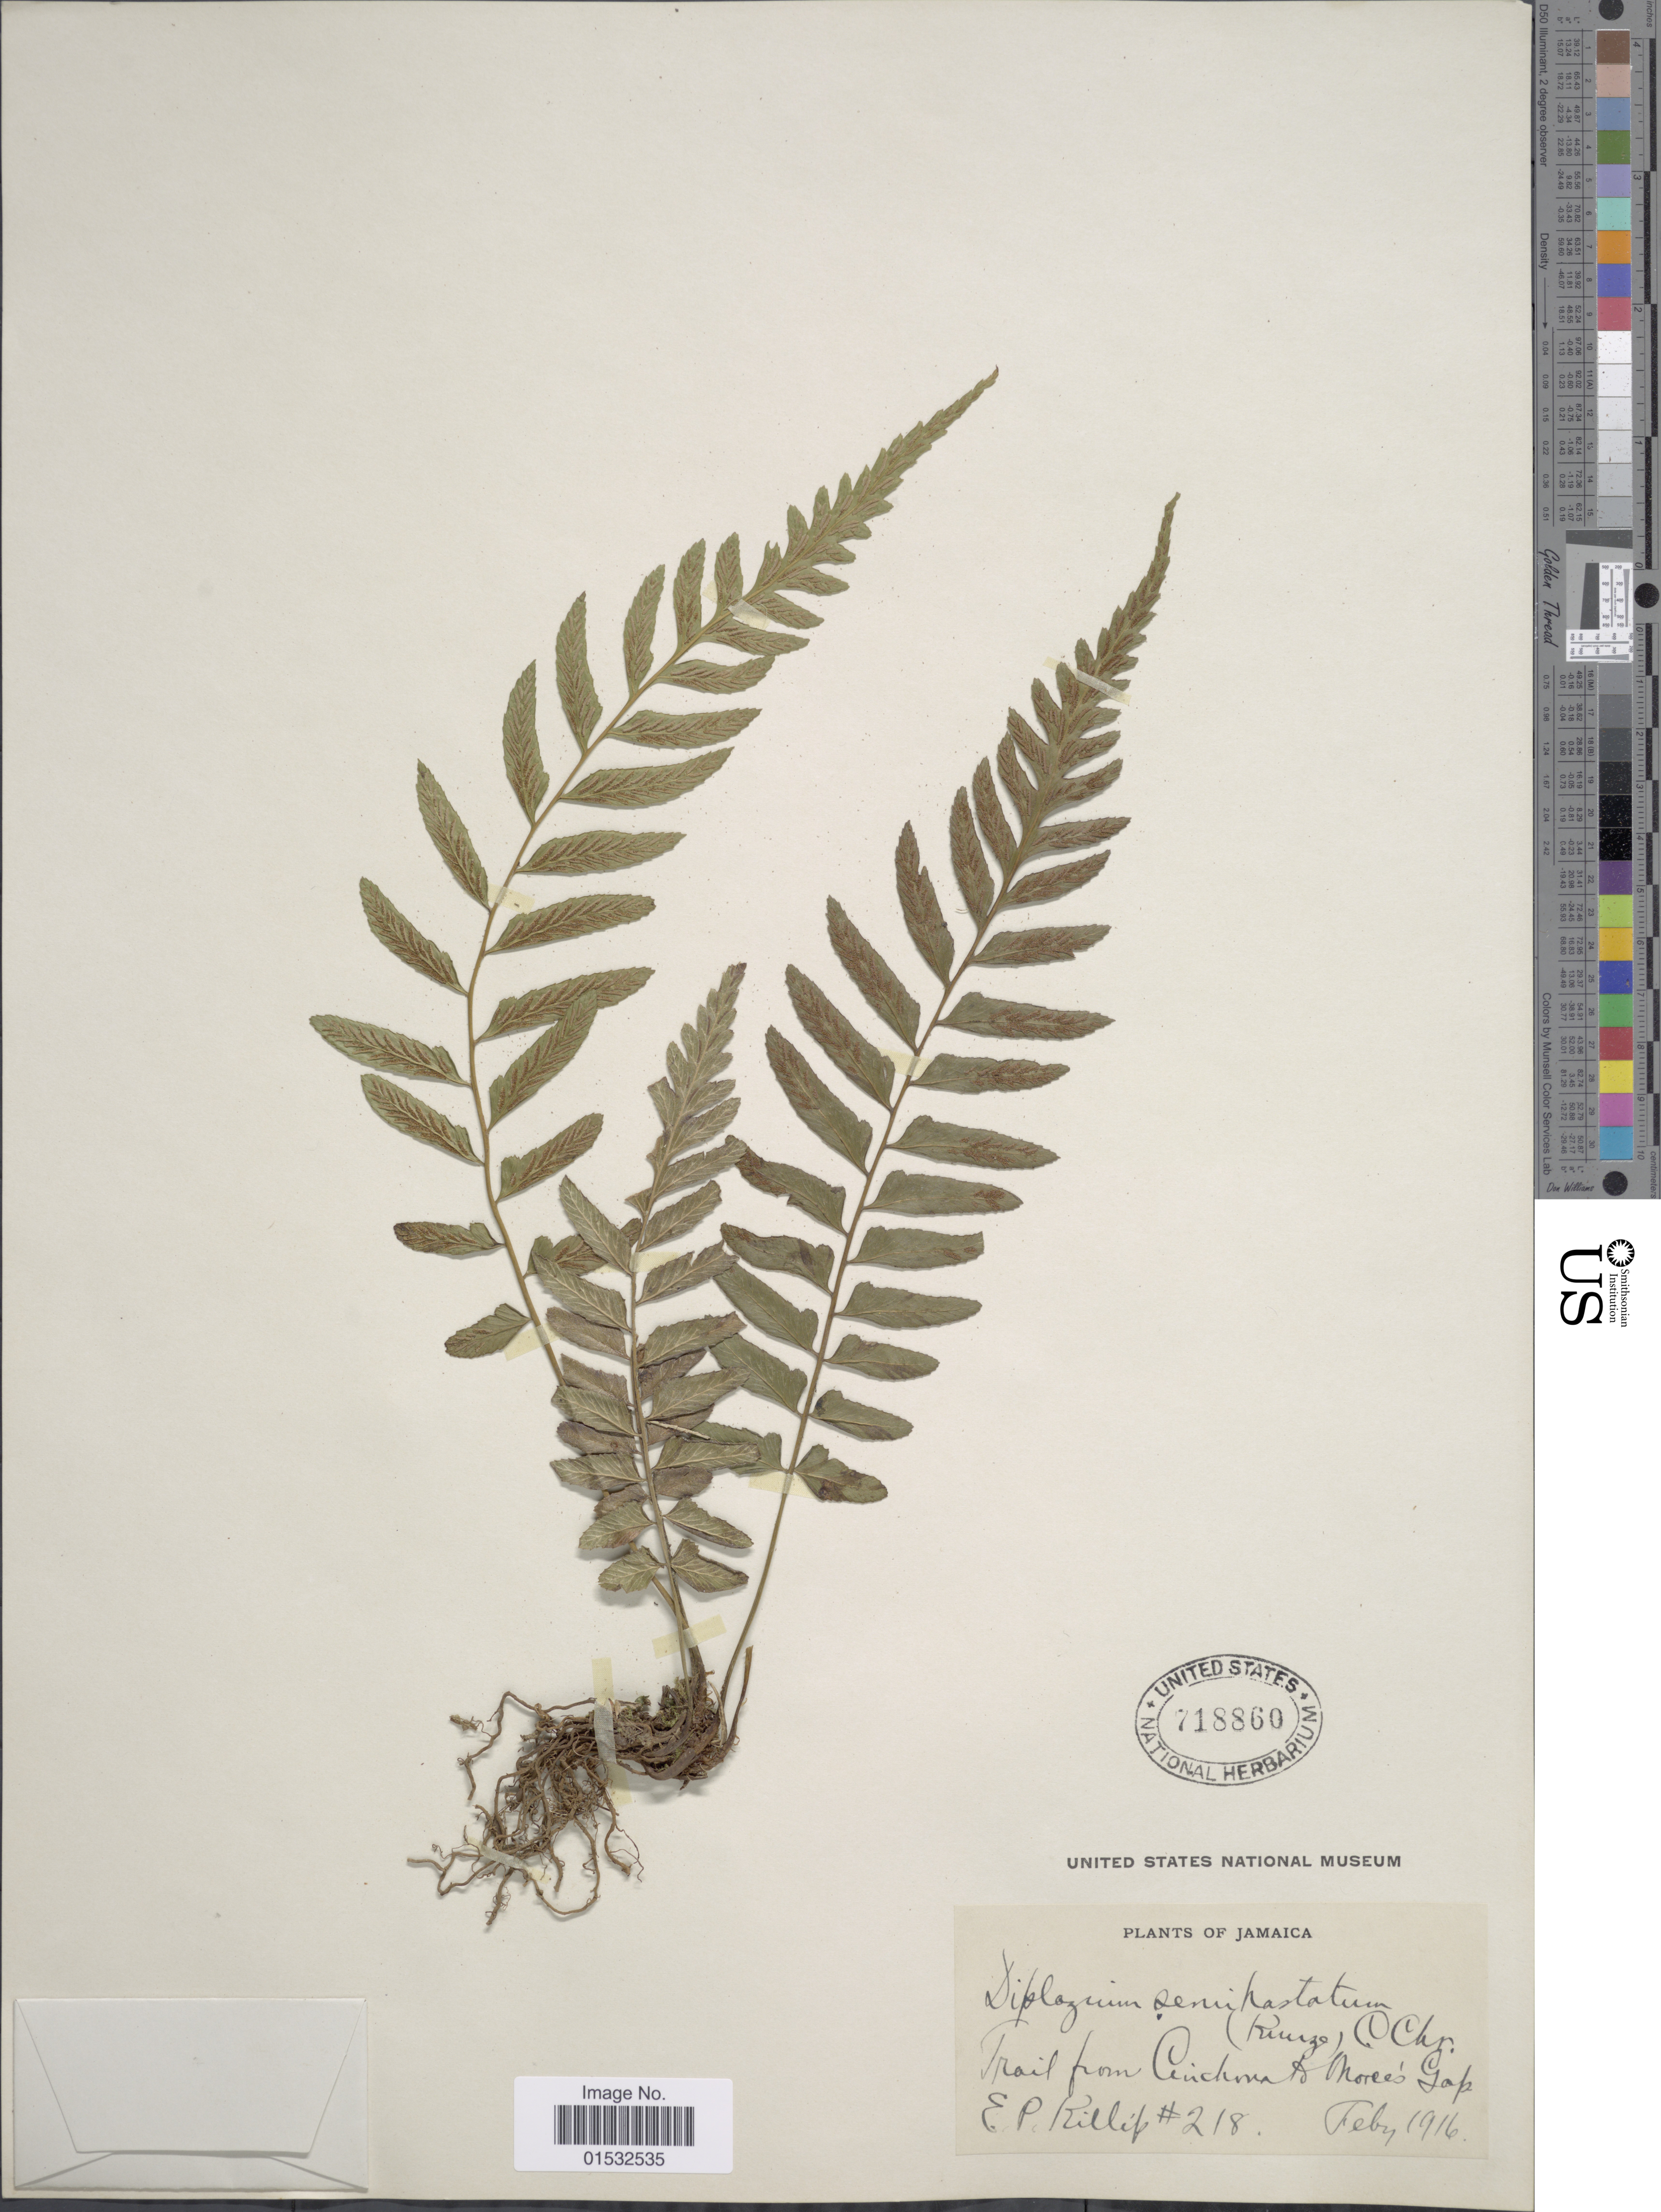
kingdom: Plantae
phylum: Tracheophyta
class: Polypodiopsida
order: Polypodiales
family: Athyriaceae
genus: Diplazium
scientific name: Diplazium unilobum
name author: (Poir.) Hieron.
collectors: E. P. Killip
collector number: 218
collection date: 1916-02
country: Jamaica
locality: Trail from Cinchona to Morce's Gap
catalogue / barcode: US 718860